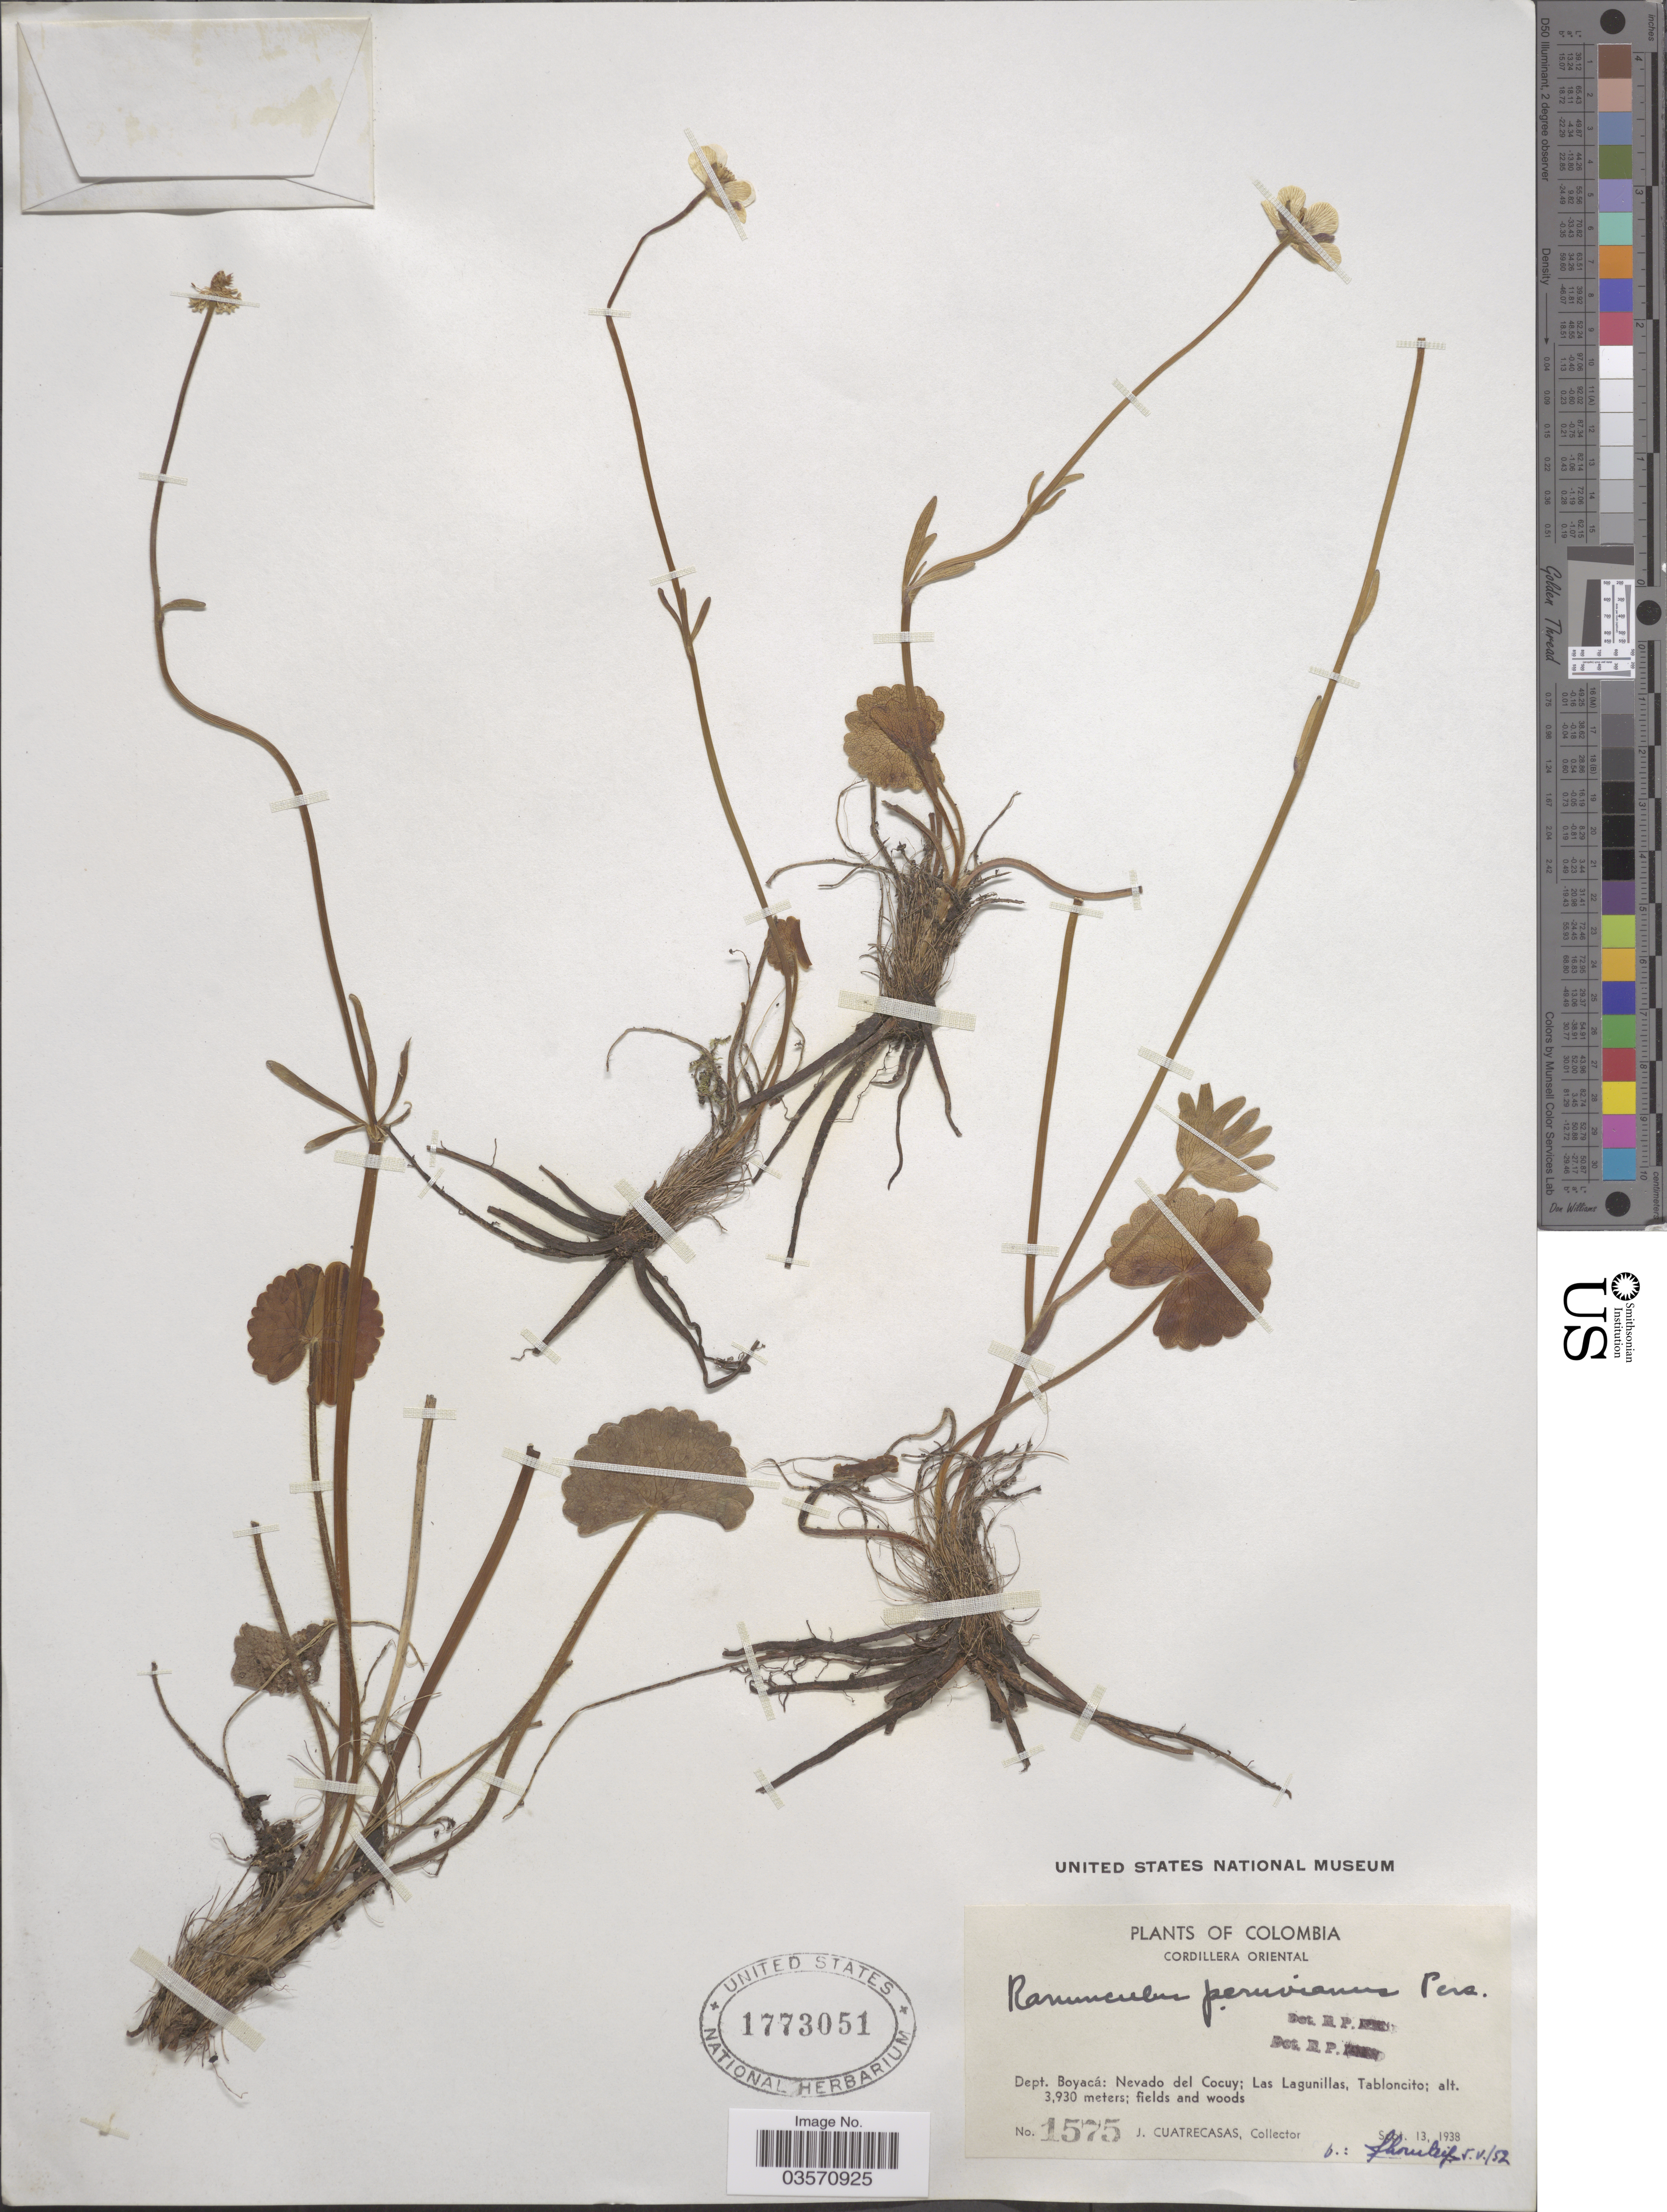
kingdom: Plantae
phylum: Tracheophyta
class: Magnoliopsida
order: Ranunculales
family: Ranunculaceae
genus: Ranunculus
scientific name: Ranunculus peruvianus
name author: Pers.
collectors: J. Cuatrecasas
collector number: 1575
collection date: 1938-09-13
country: Colombia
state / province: Boyacá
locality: Cordillera Oriental. Dept. Boyacá: Nevado del Cocuy; Las Lagunillas, Tabloncito.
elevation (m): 3930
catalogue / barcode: US 1773051